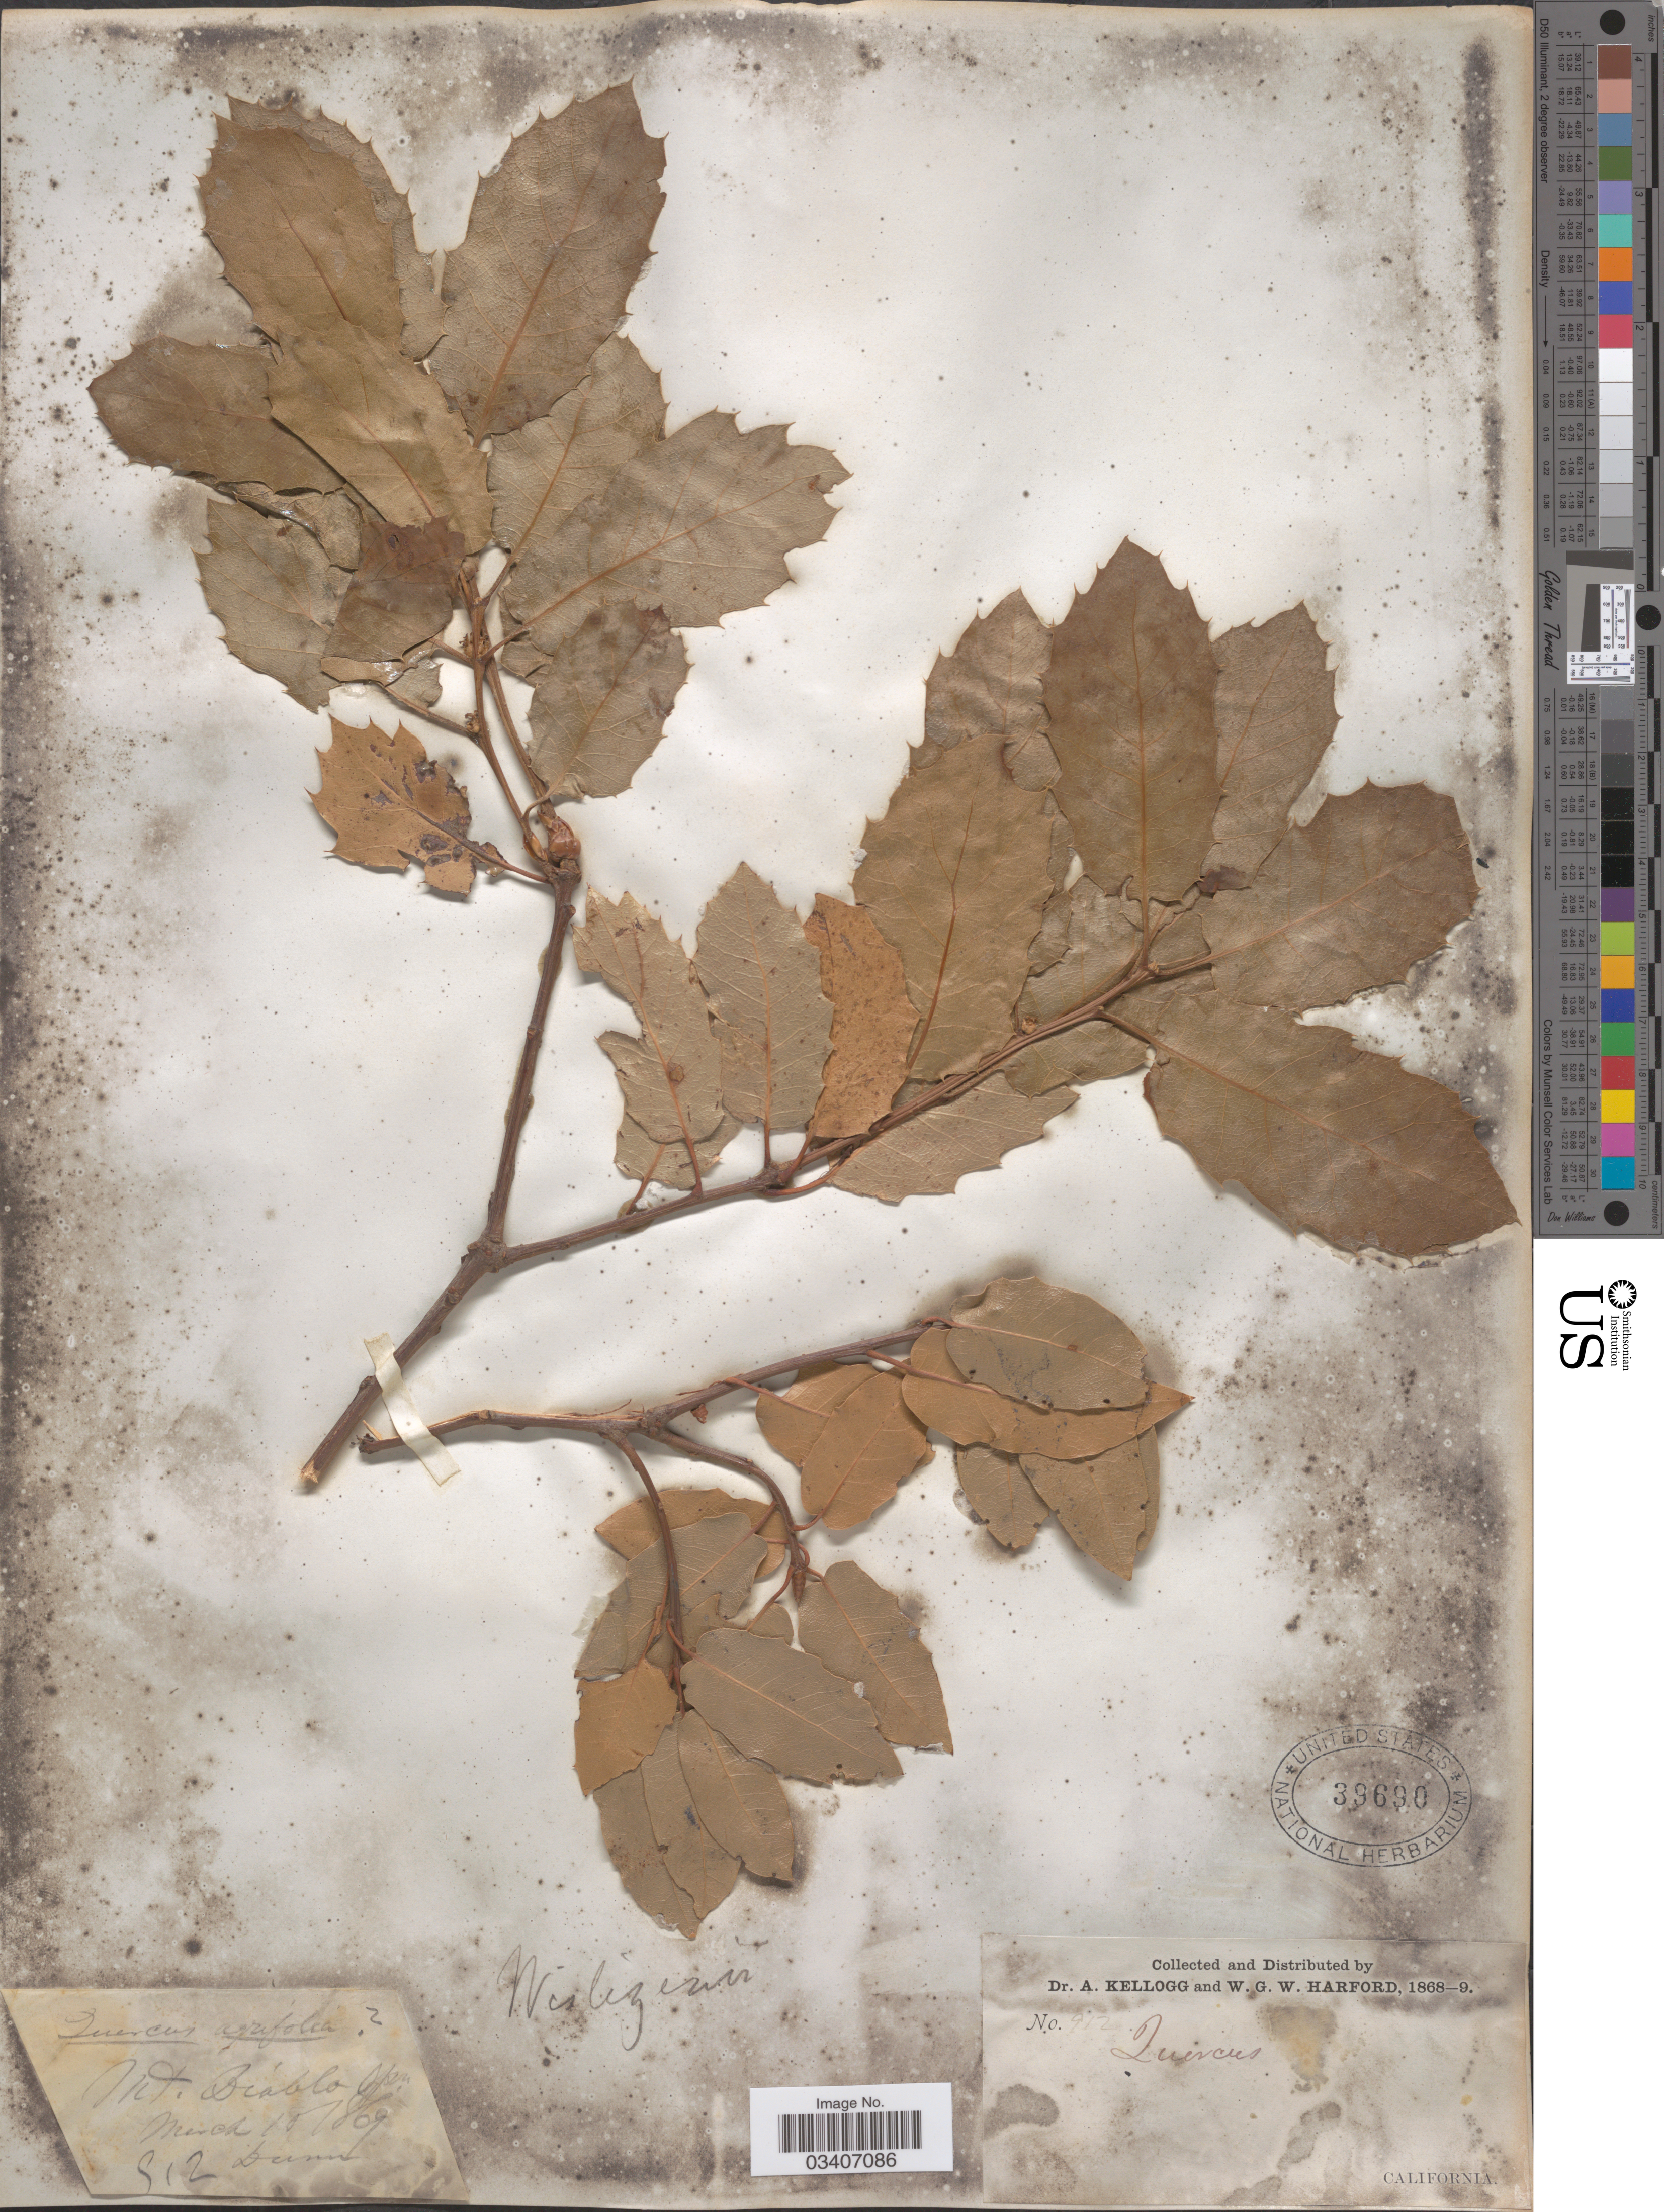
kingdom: Plantae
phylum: Tracheophyta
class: Magnoliopsida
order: Fagales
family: Fagaceae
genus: Quercus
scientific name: Quercus x moreha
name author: Kellogg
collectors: A. Kellogg & W. G. W. Harford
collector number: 912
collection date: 1869-03-10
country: United States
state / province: California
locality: Mt. Diablo.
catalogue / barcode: US 39690